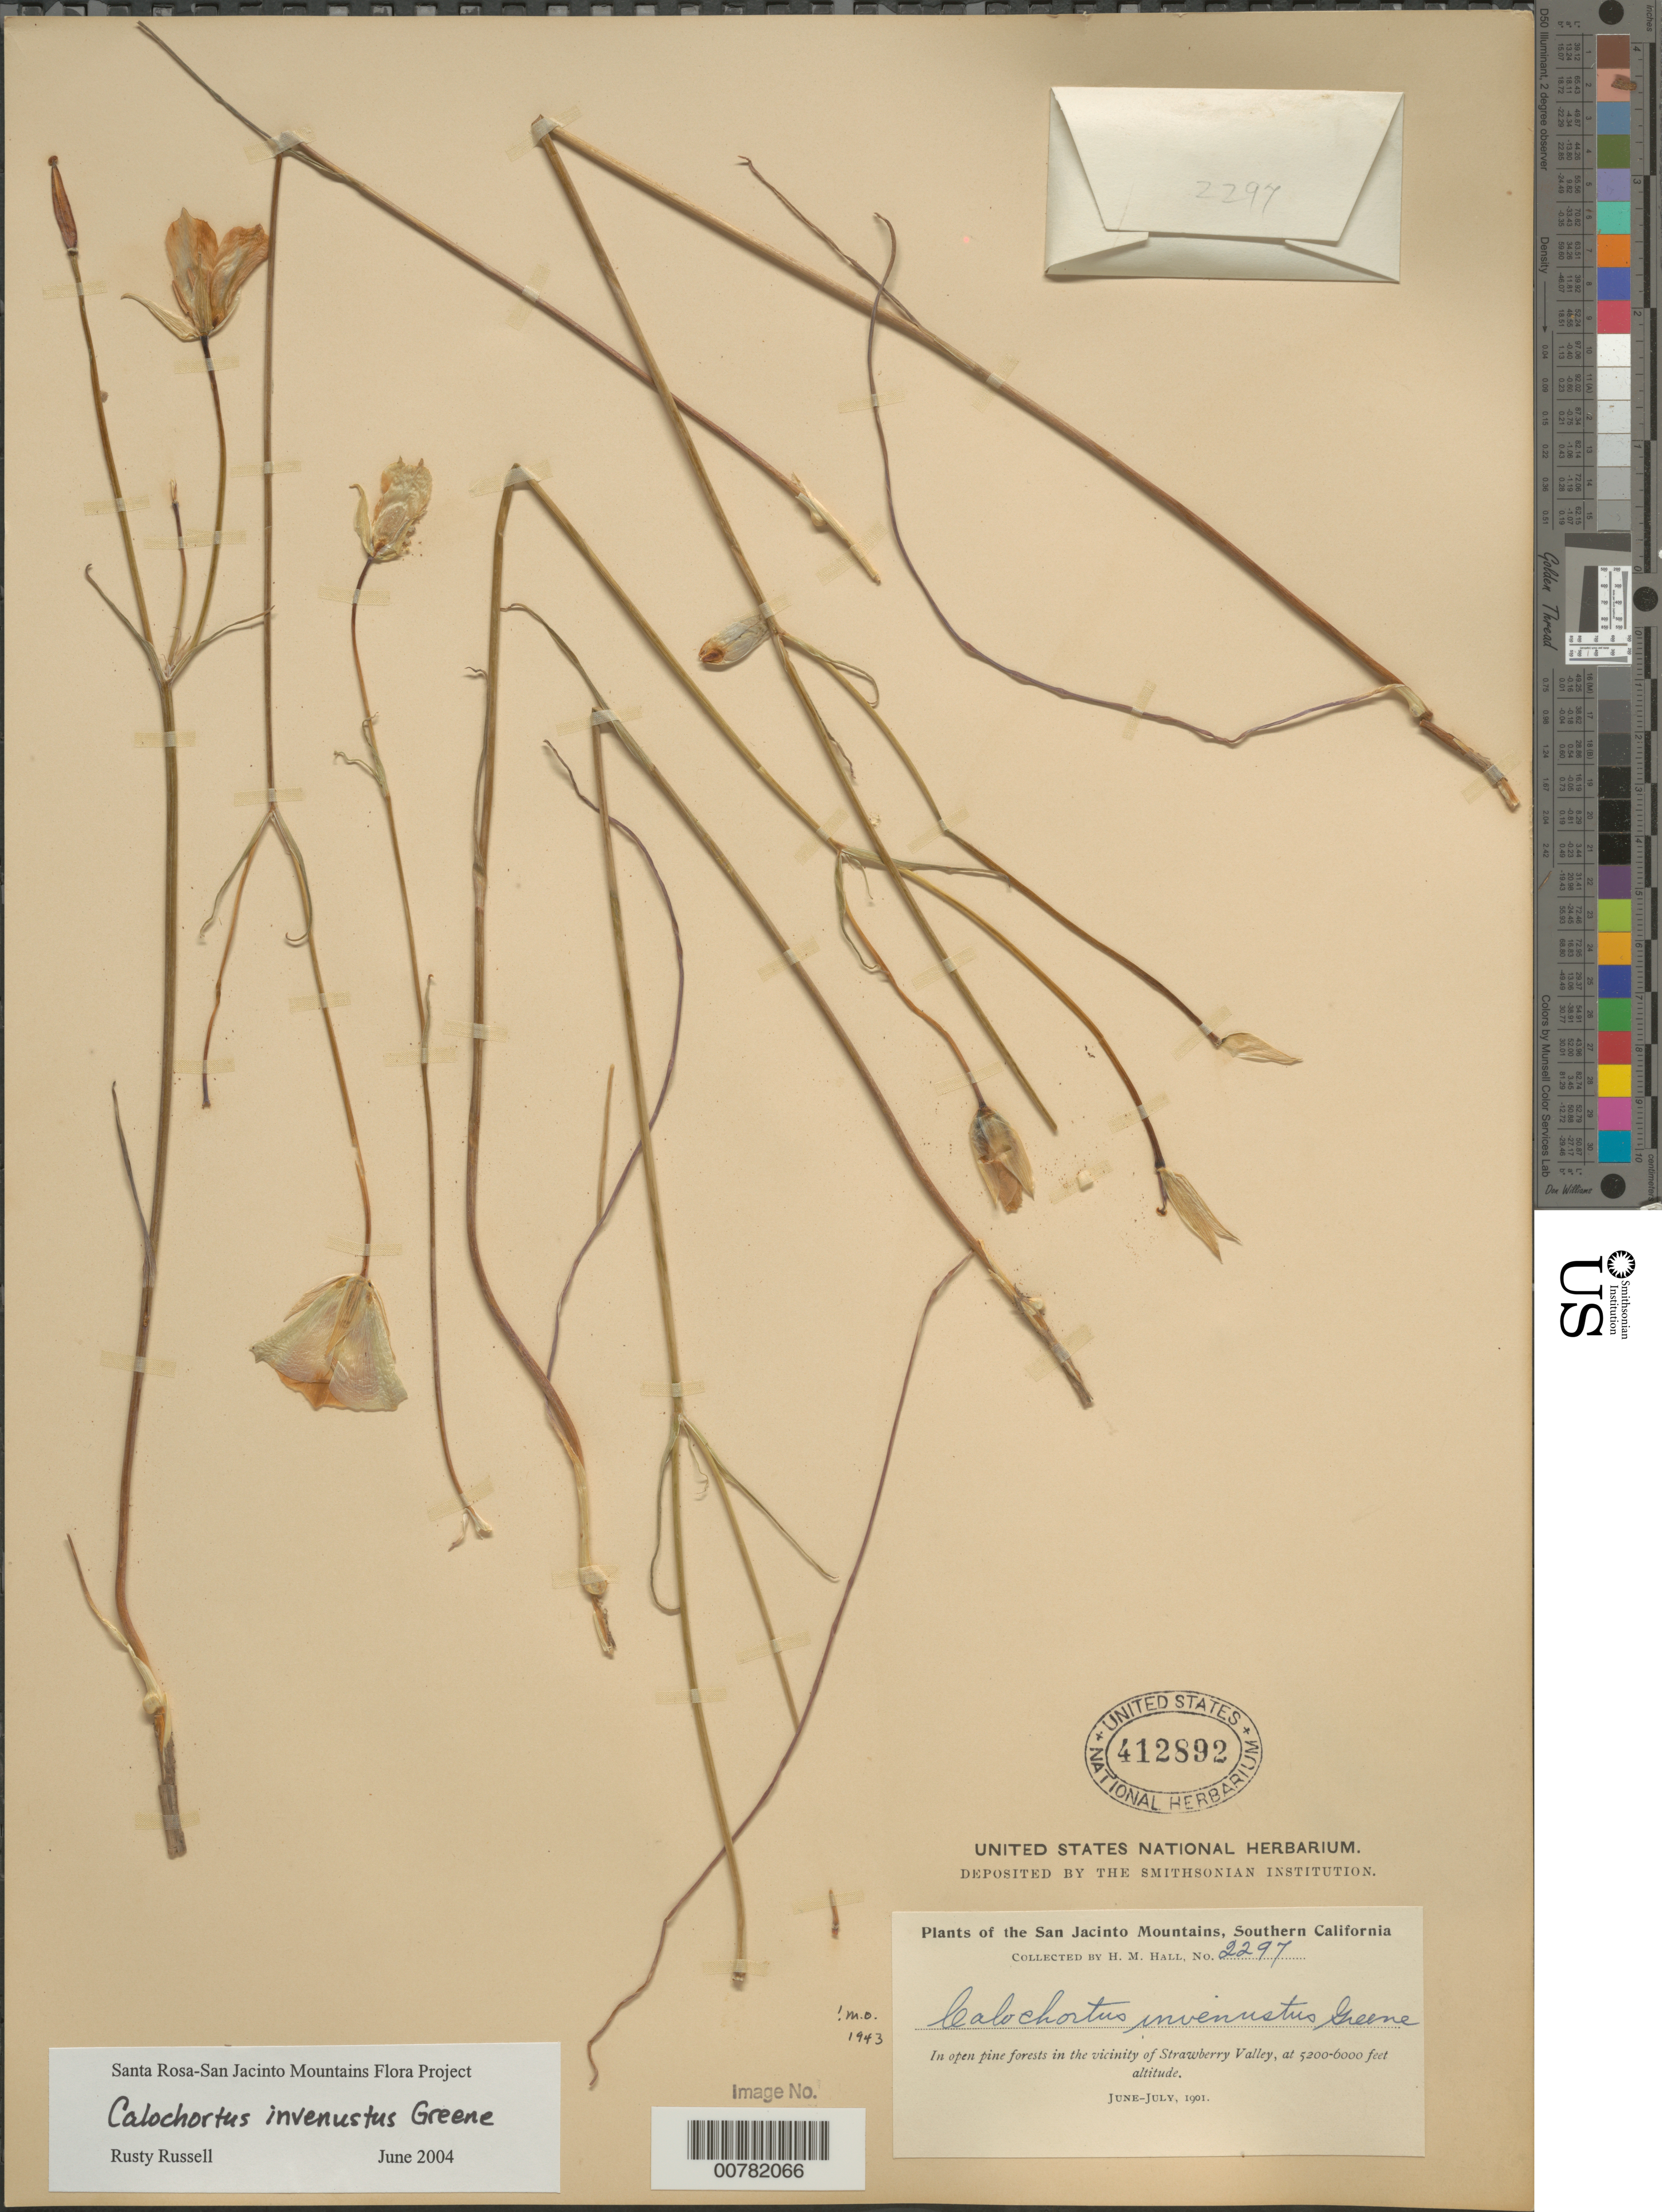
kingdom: Plantae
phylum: Tracheophyta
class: Liliopsida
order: Liliales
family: Liliaceae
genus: Calochortus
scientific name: Calochortus invenustus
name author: Greene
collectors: H. M. Hall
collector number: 2297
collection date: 1901-06/1901-07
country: United States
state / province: California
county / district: Riverside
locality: The San Jacinto Mountains, Southern California. In open pine forests in the vicinity of Strawberry Valley.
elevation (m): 1585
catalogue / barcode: US 412892